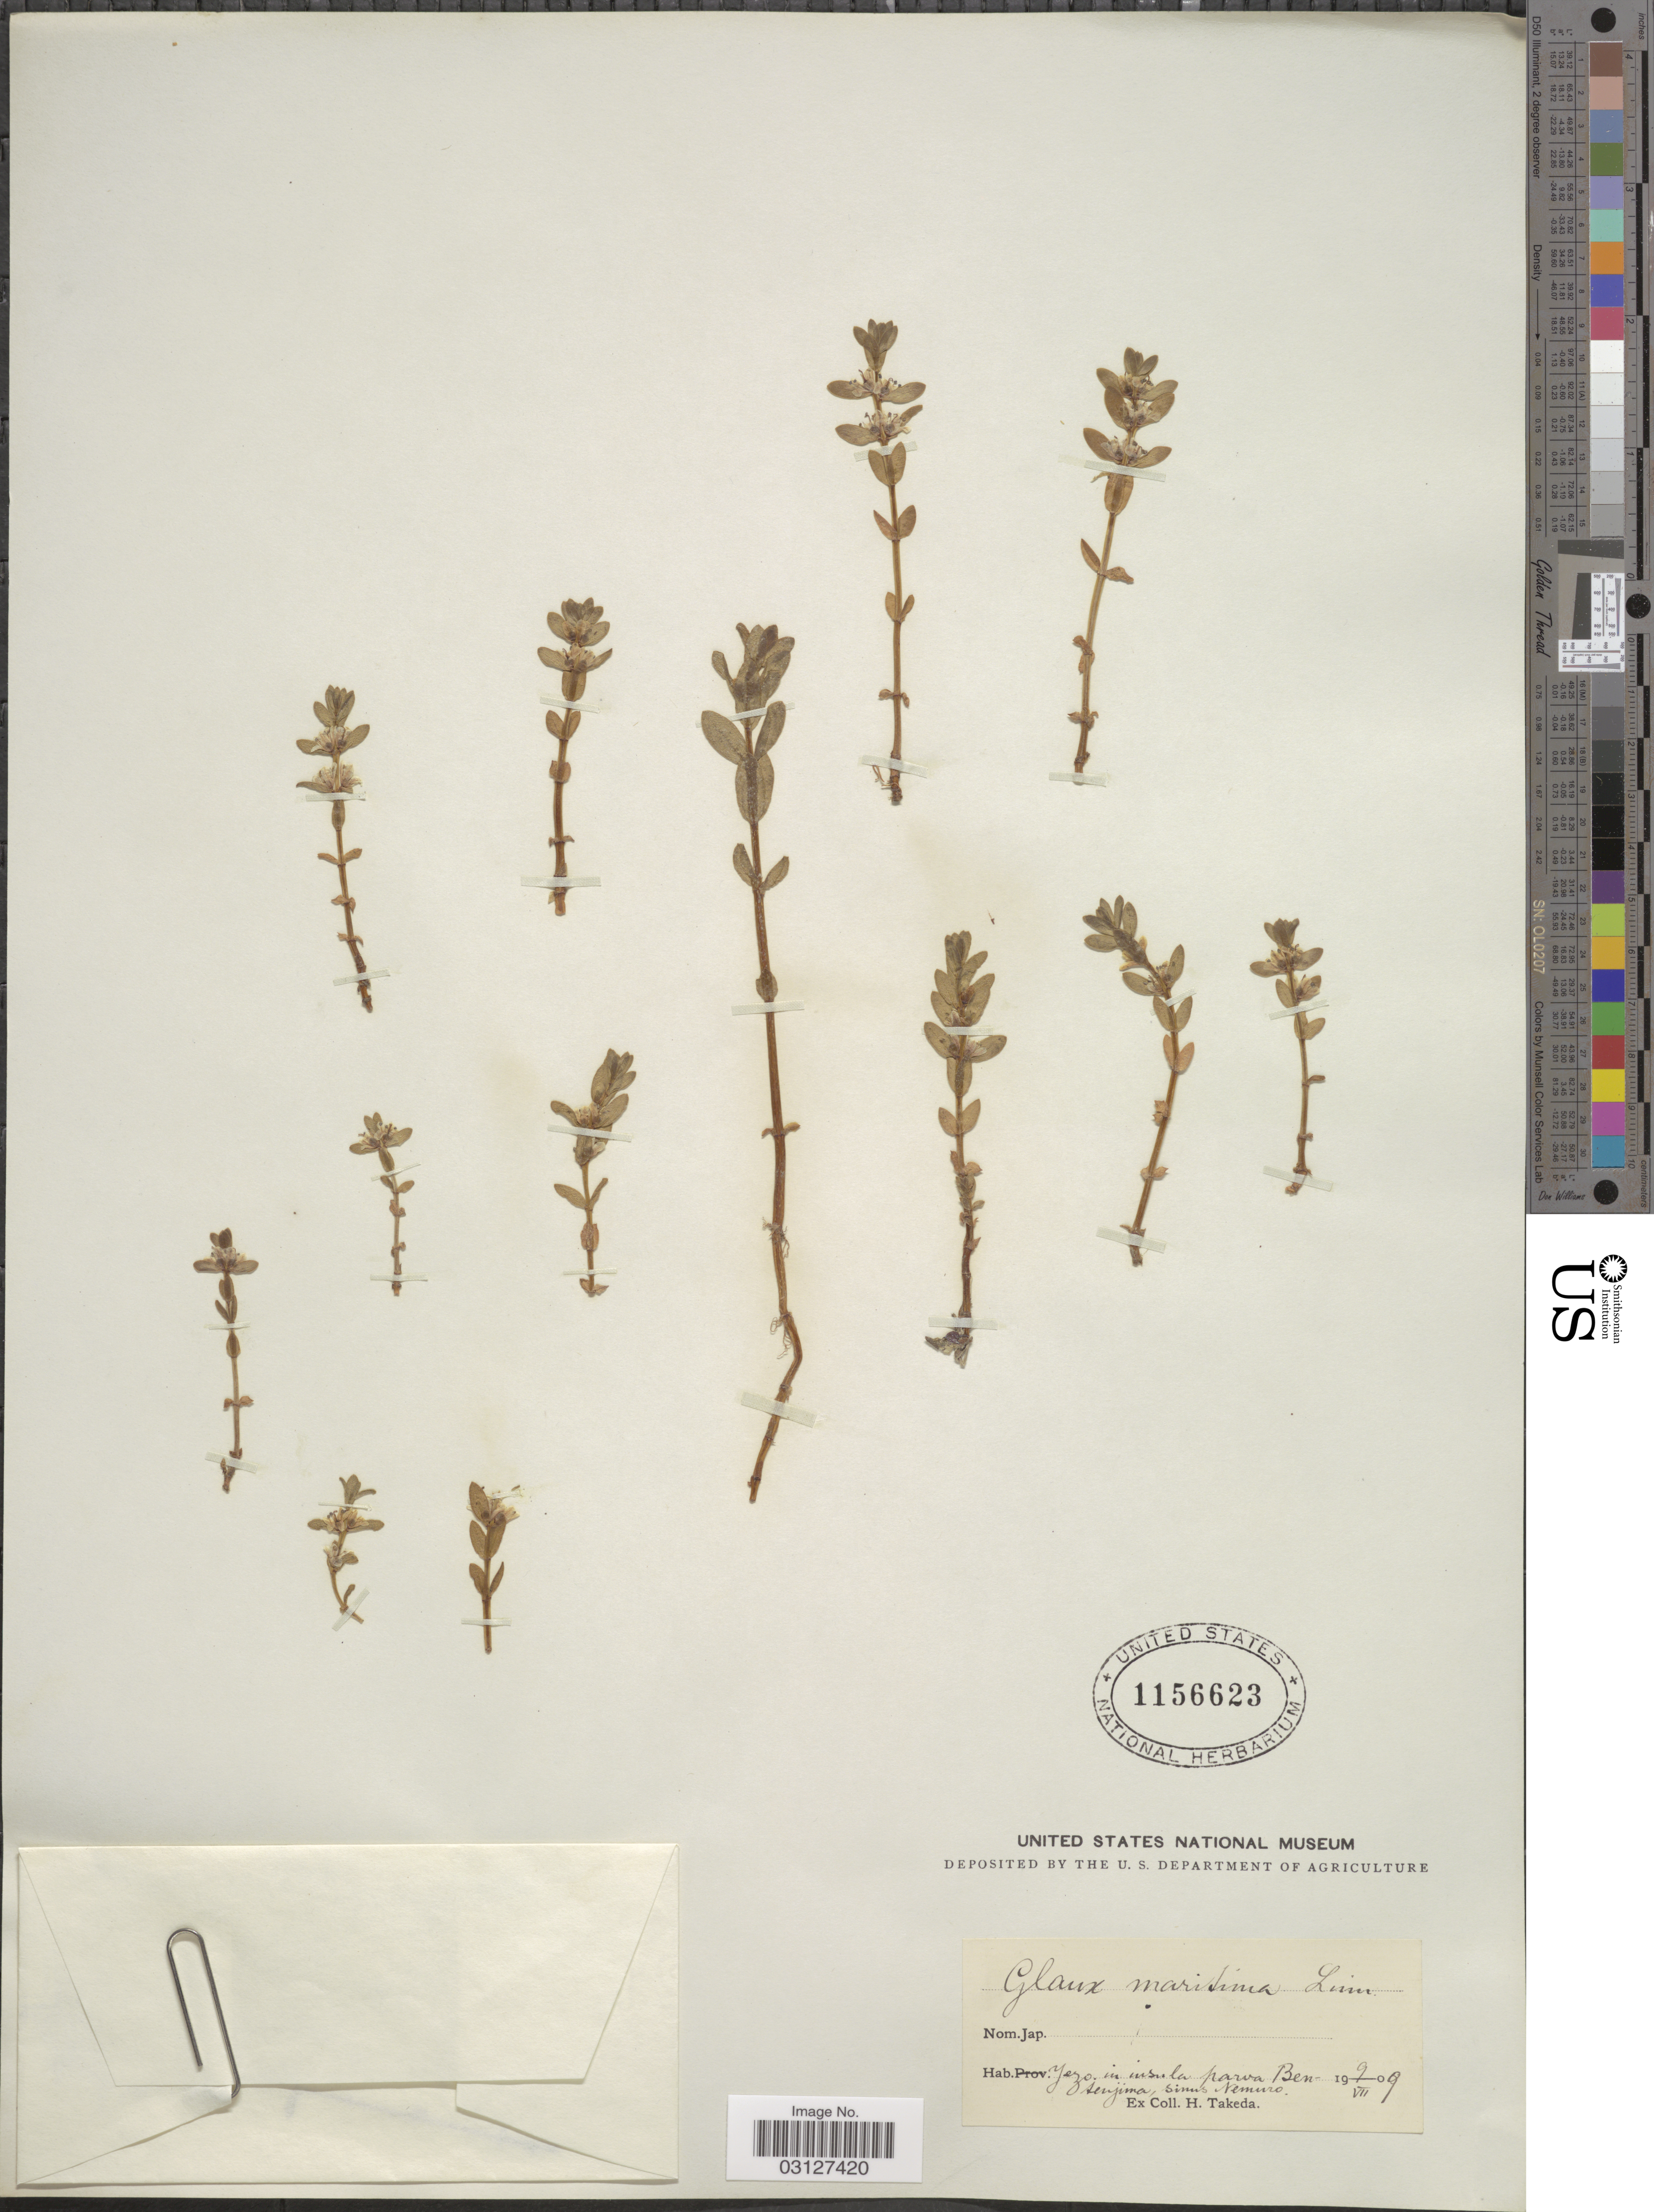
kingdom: Plantae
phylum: Tracheophyta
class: Magnoliopsida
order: Ericales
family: Primulaceae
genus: Glaux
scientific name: Glaux maritima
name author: L.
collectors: H. Takeda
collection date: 1909-07-09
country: Japan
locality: Yezo, in insula parva Ben-Senjima, sinus Nemuro.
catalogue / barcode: US 1156623